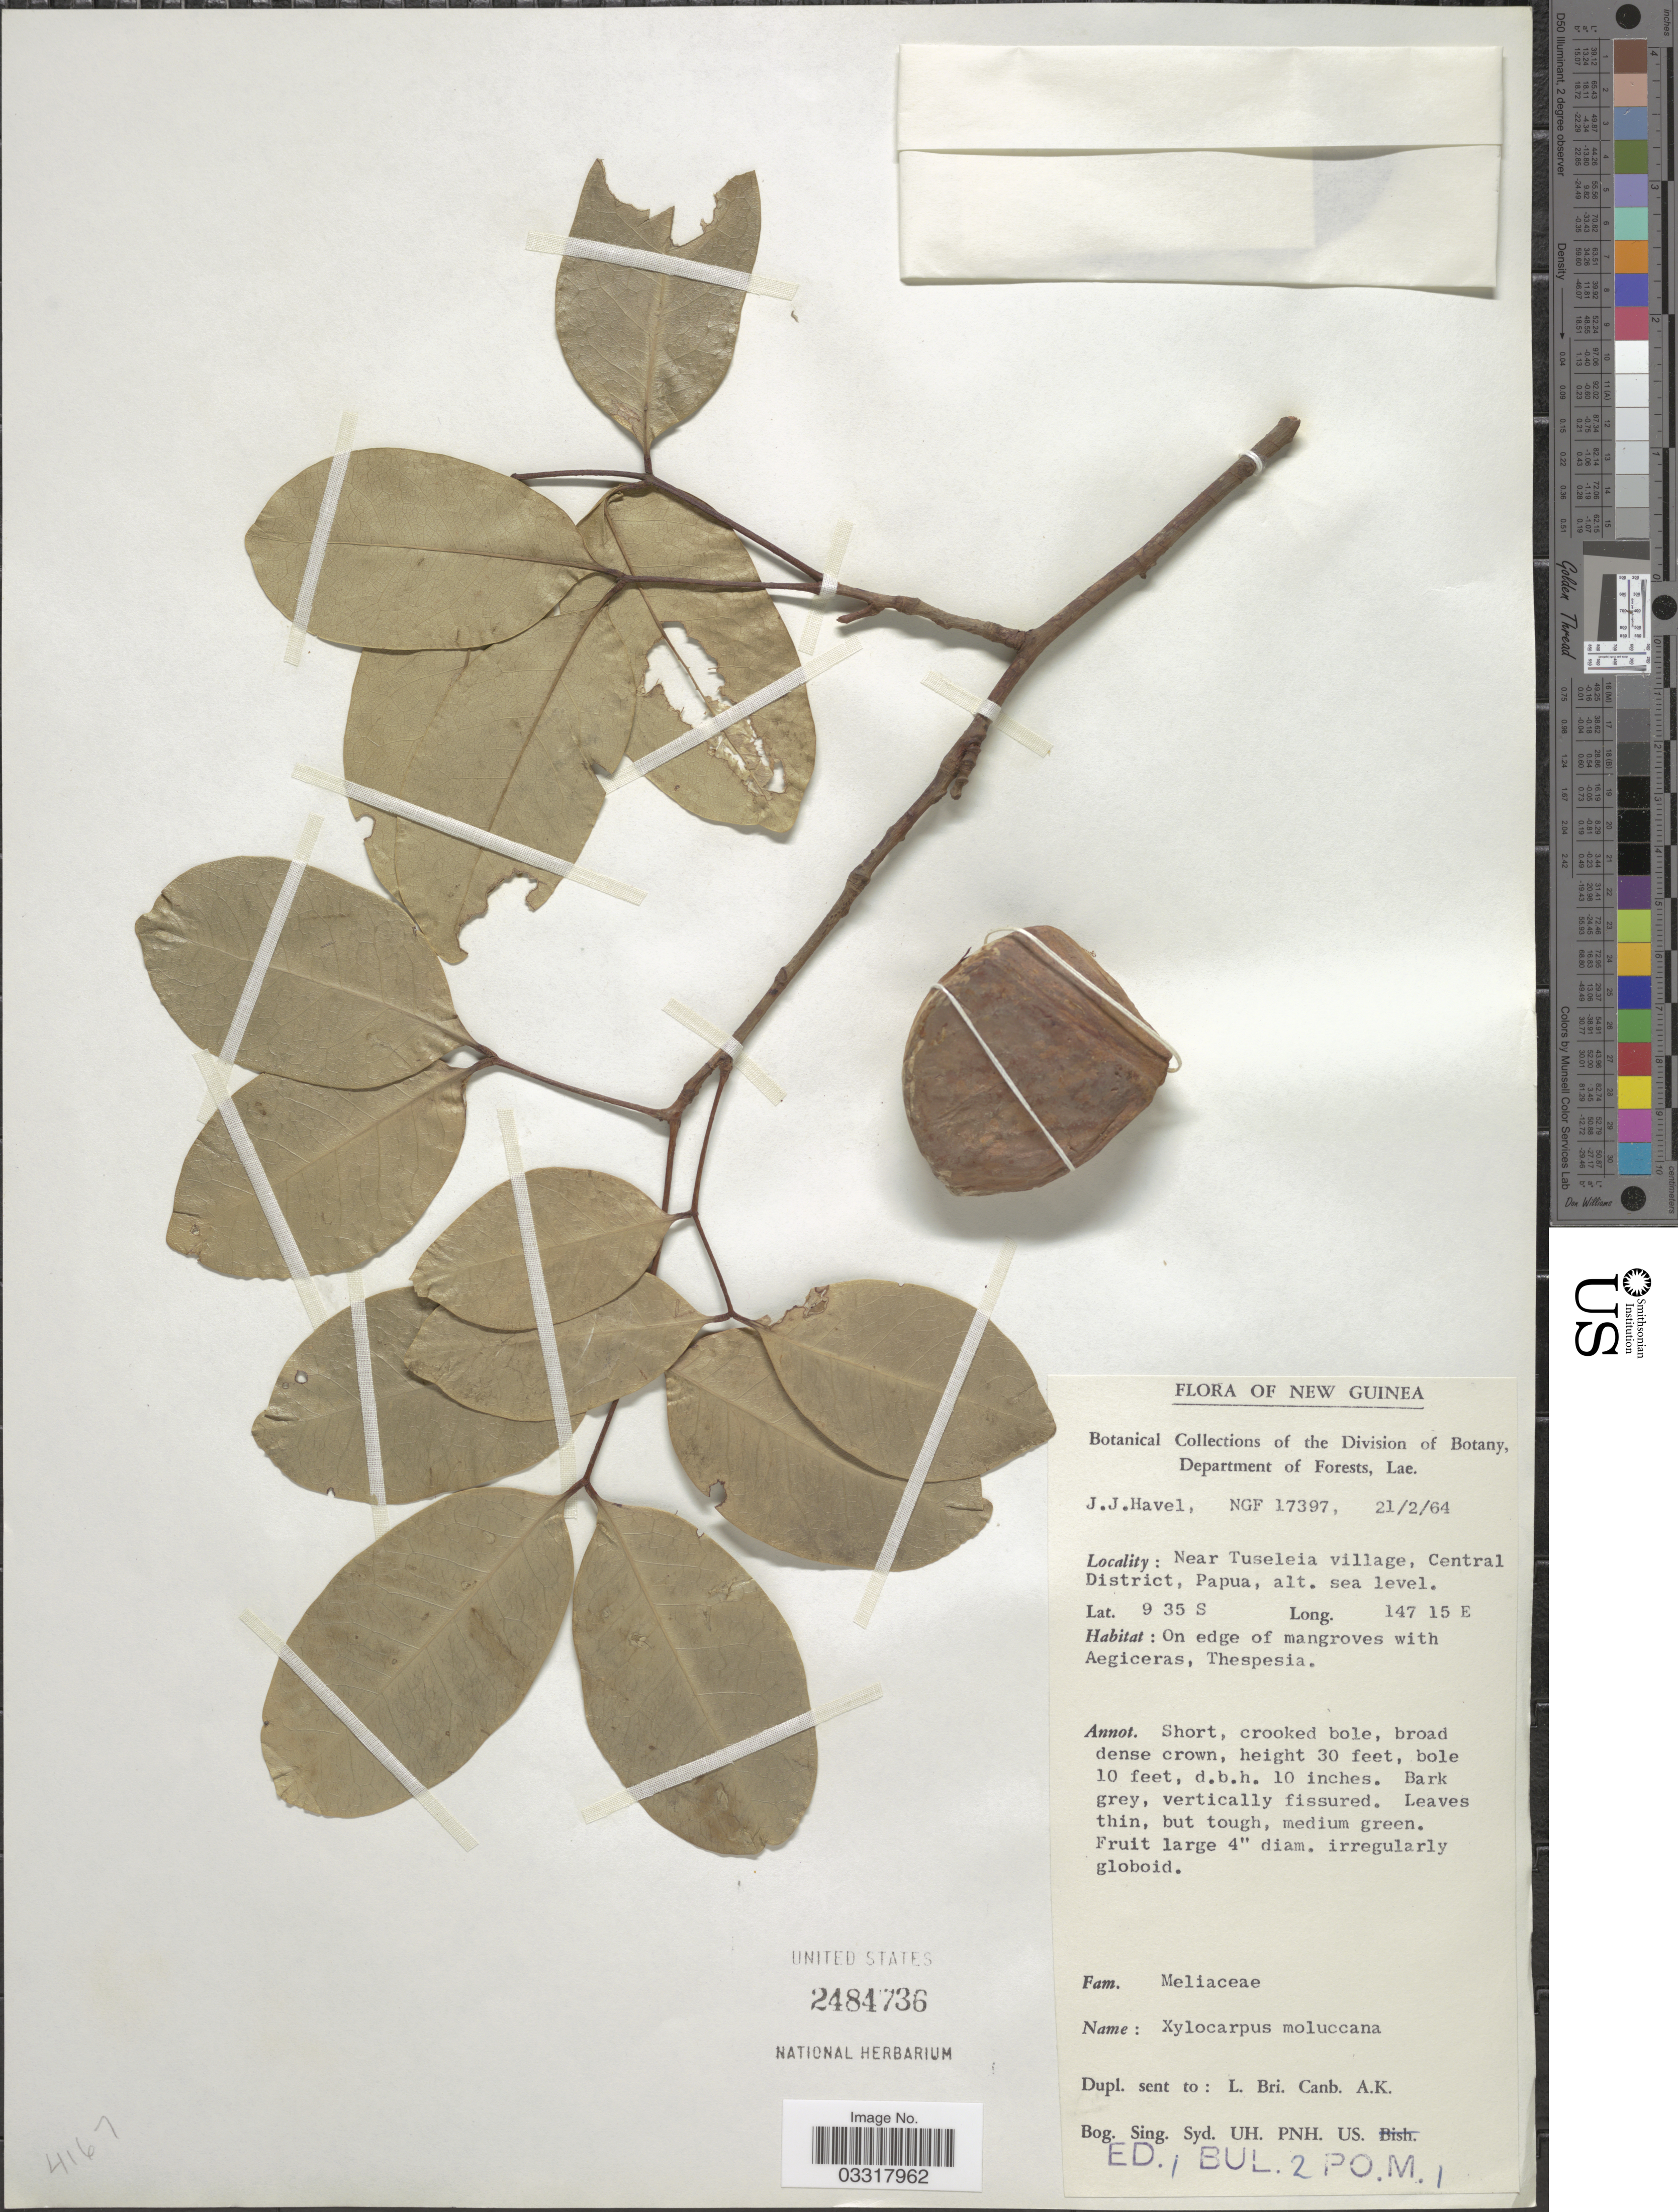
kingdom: Plantae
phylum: Tracheophyta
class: Magnoliopsida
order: Sapindales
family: Meliaceae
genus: Xylocarpus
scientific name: Xylocarpus moluccensis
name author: (Lam.) M. Roem.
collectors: J. Havel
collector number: NGF17397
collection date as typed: Transcribed d/m/y: 21/2/64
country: Papua New Guinea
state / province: Central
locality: New Guinea. Near Tuseleia village, Central District, Papua.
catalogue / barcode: US 2484736